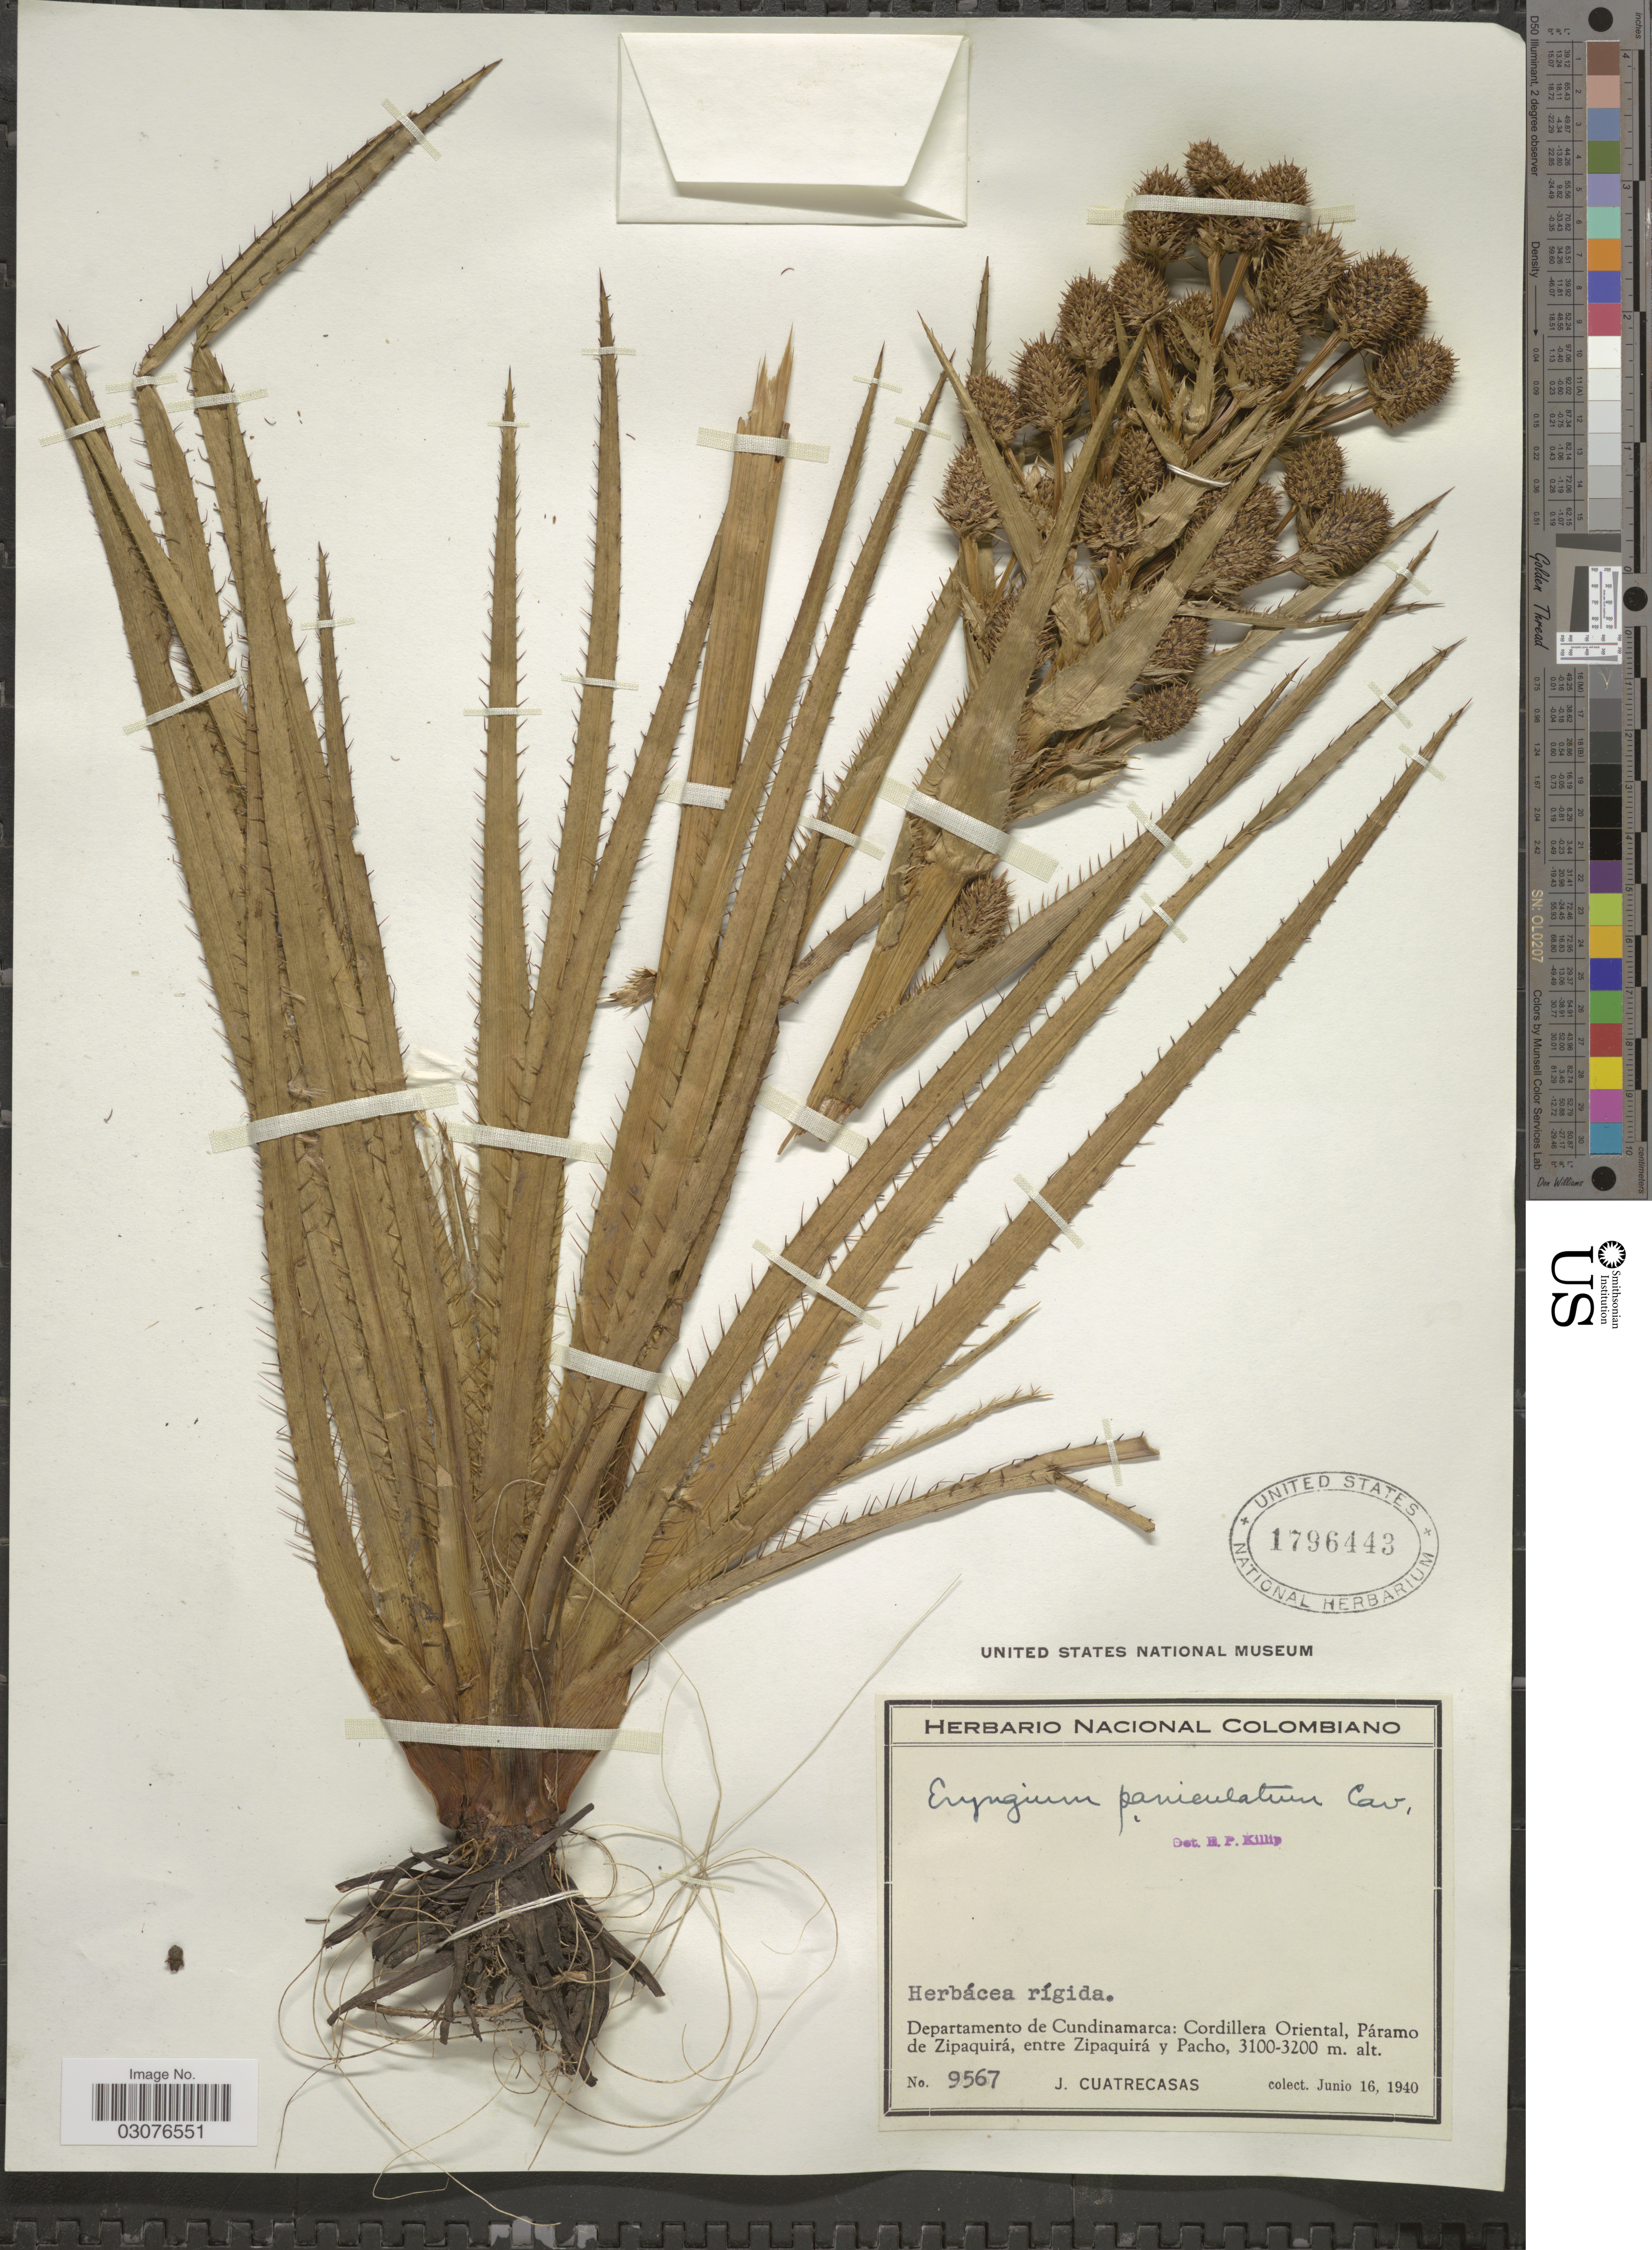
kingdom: Plantae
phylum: Tracheophyta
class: Magnoliopsida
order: Apiales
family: Apiaceae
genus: Eryngium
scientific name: Eryngium humboldtii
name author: F. Delaroche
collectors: J. Cuatrecasas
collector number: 9567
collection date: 1940-06-16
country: Colombia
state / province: Cundinamarca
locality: Departamento de Cundinamarca: Cordillera Oriental, Páramo de Zipaquirá, entre Zipaquirá y Pacho.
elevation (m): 3100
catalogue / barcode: US 1796443